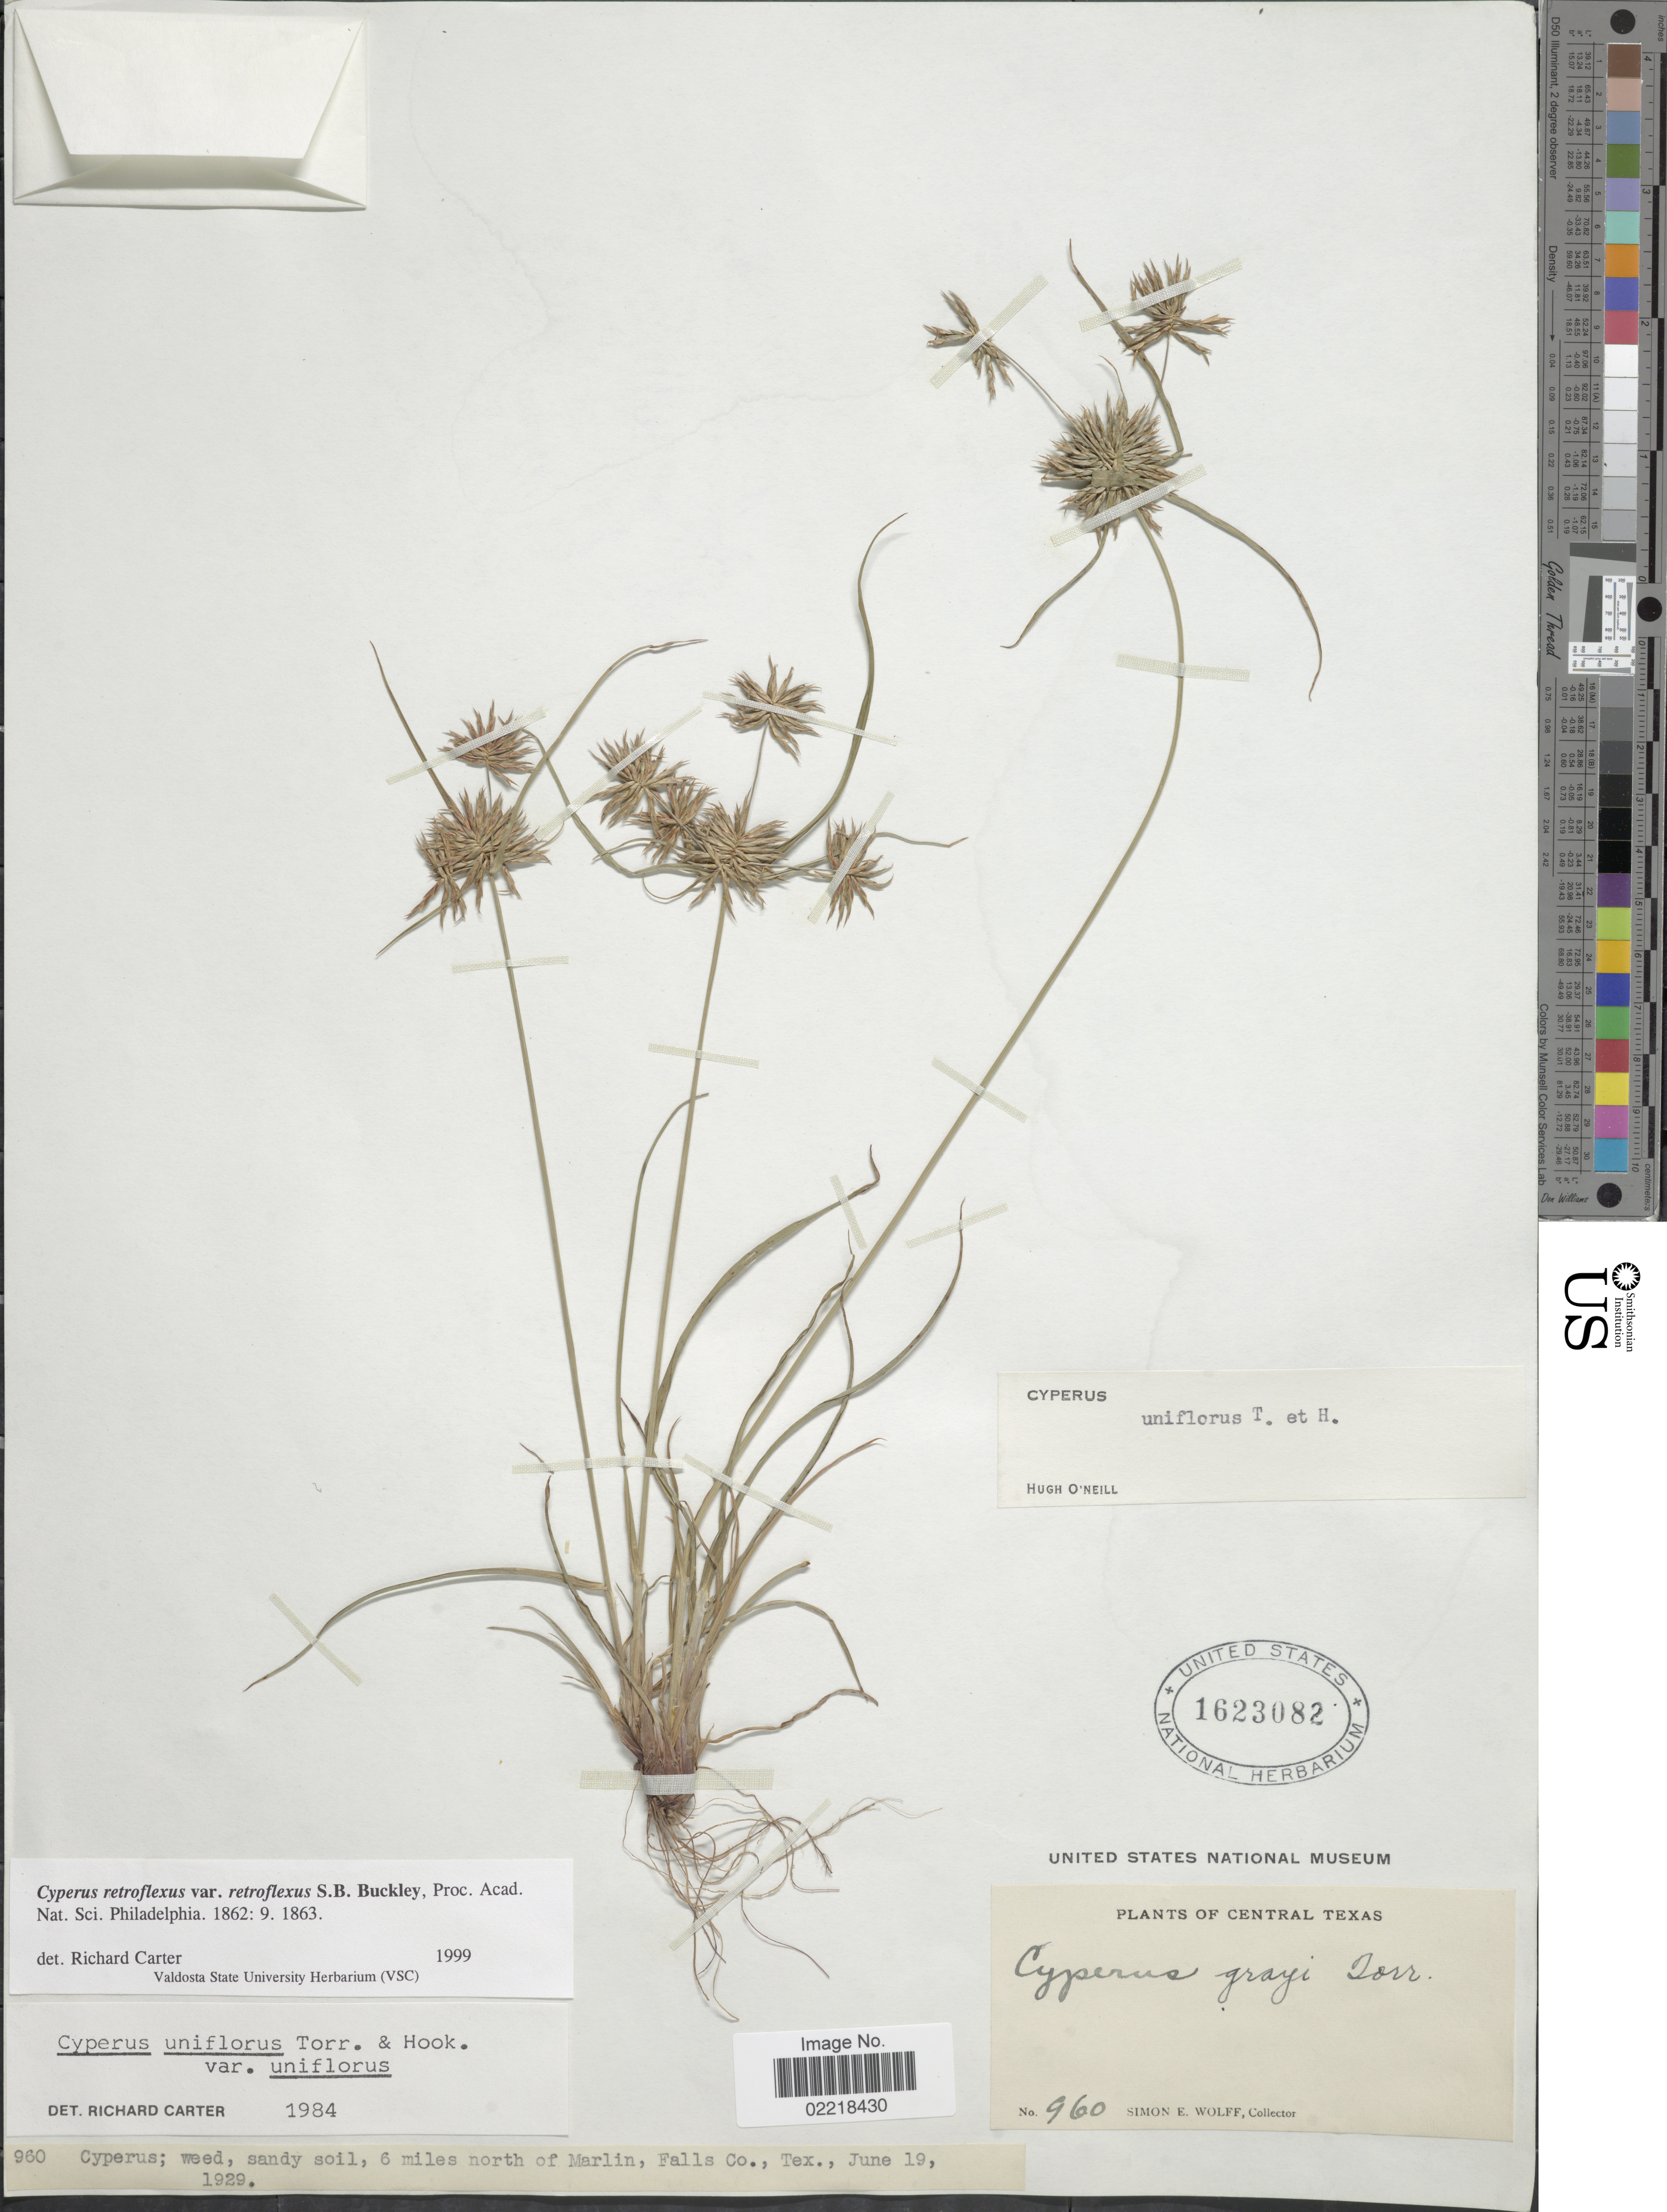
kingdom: Plantae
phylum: Tracheophyta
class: Liliopsida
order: Poales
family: Cyperaceae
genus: Cyperus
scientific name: Cyperus retroflexus var. retroflexus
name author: Buckley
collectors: S. E. Wolff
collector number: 960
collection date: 1929-06-19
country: United States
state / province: Texas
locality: Central Texas, 6 miles north of Marlin, Falls Co.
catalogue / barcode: US 1623082